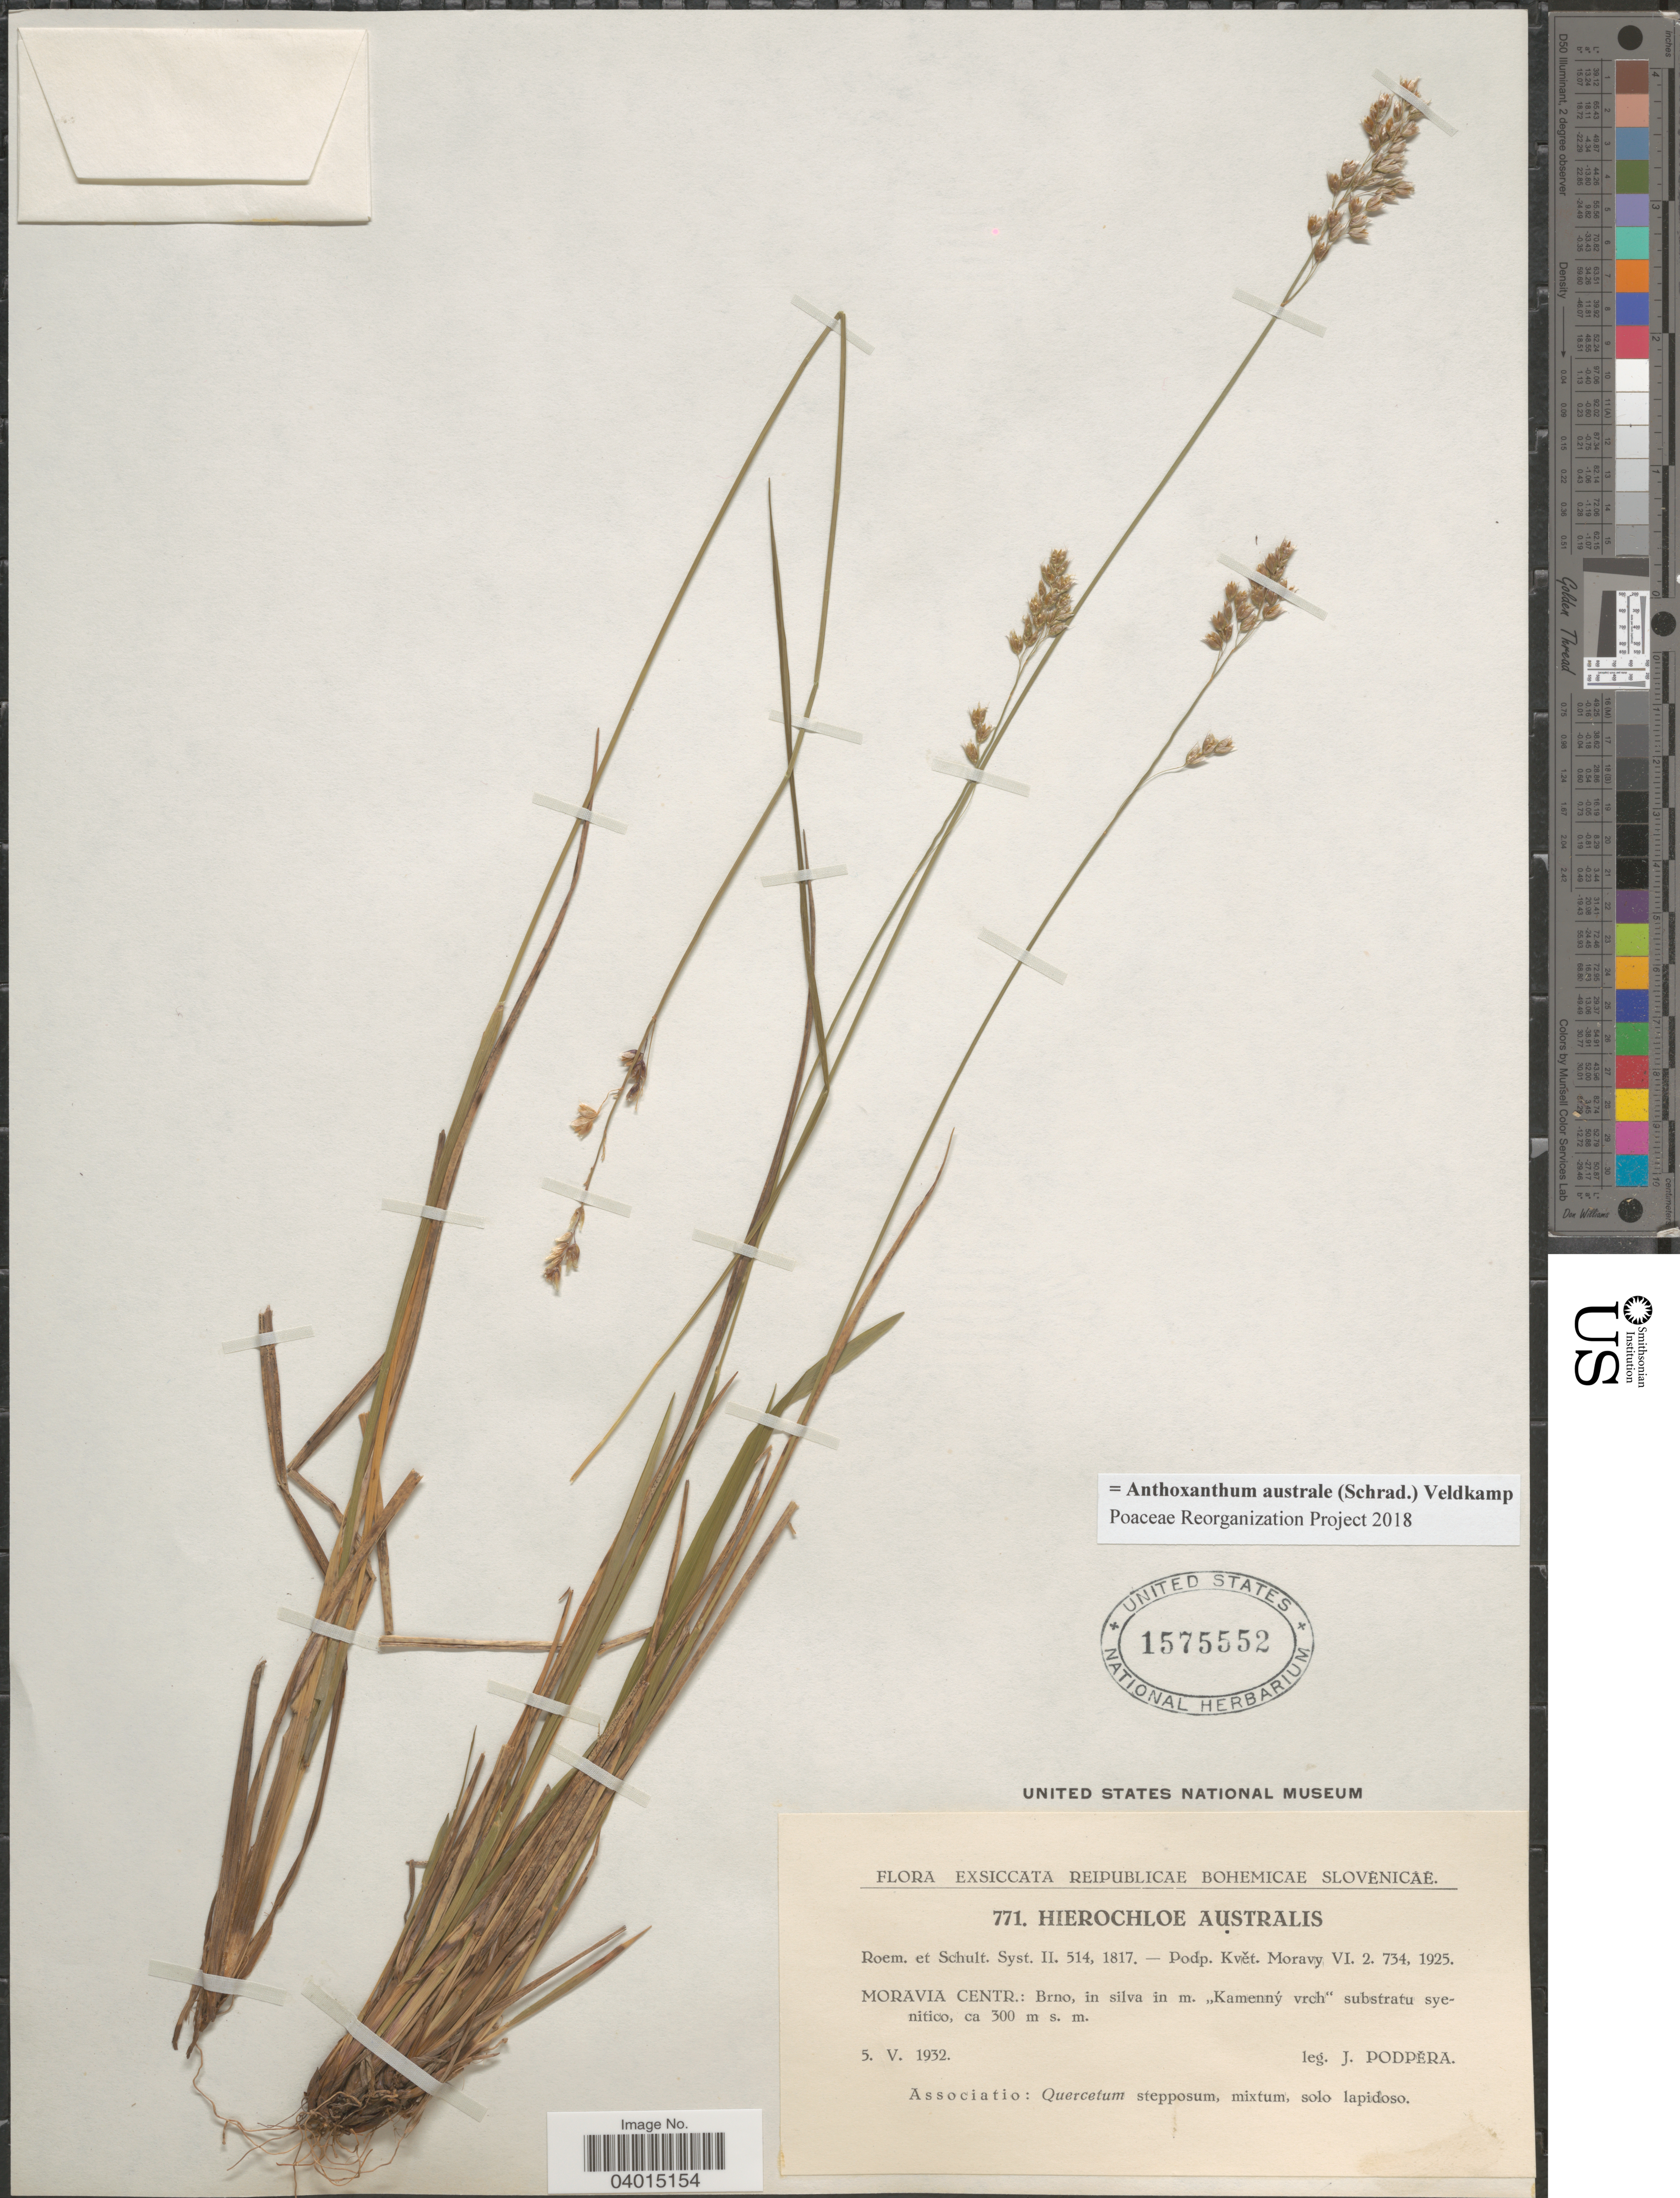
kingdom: Plantae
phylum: Tracheophyta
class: Liliopsida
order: Poales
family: Poaceae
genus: Anthoxanthum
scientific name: Anthoxanthum australe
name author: (Schrad.) Veldkamp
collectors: J. Podpera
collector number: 771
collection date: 1932-05-05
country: Czechia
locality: Reipublicae Bohemicae Slovenicae. Moravia Centr.: Brno, in silva in m. "Kamenný vrch" substratu syenitico.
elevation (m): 300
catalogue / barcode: US 1575552